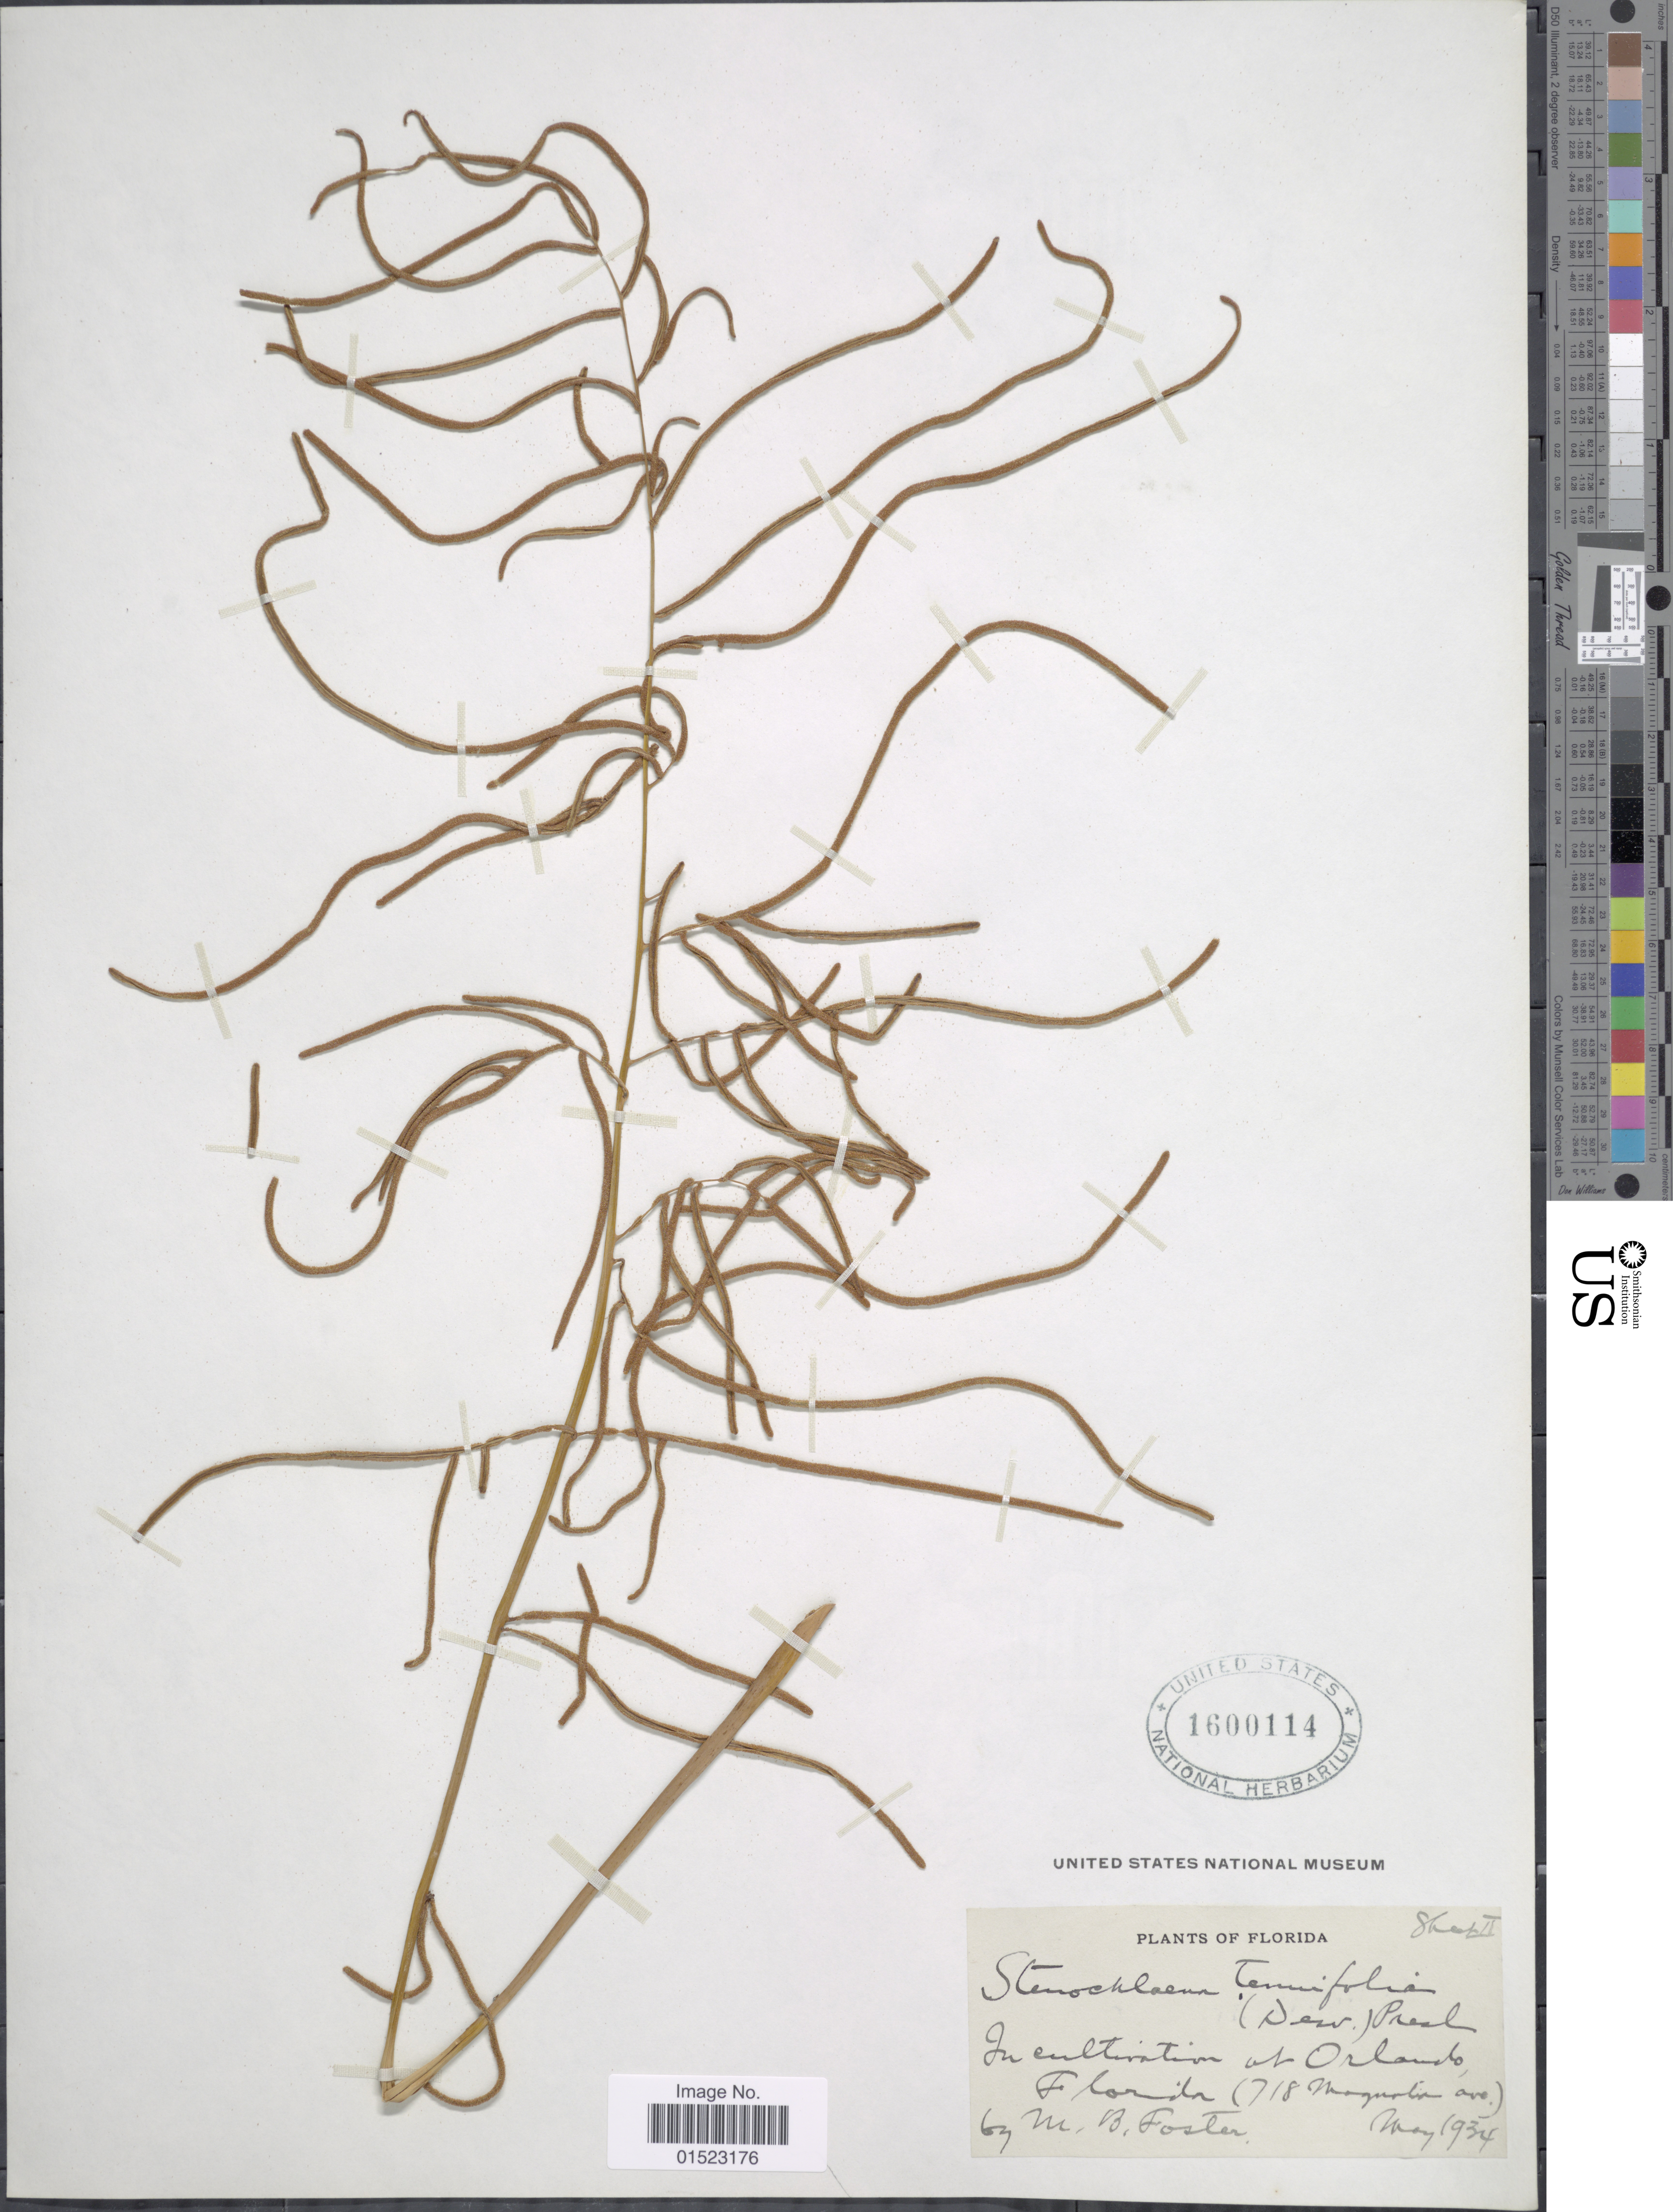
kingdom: Plantae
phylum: Tracheophyta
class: Polypodiopsida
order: Polypodiales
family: Blechnaceae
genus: Stenochlaena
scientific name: Stenochlaena tenuifolia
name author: (Desv.) T. Moore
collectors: M. B. Foster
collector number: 64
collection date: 1934-05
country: United States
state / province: Florida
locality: Orlando, 718 Magnolia Ave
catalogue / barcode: US 1600114